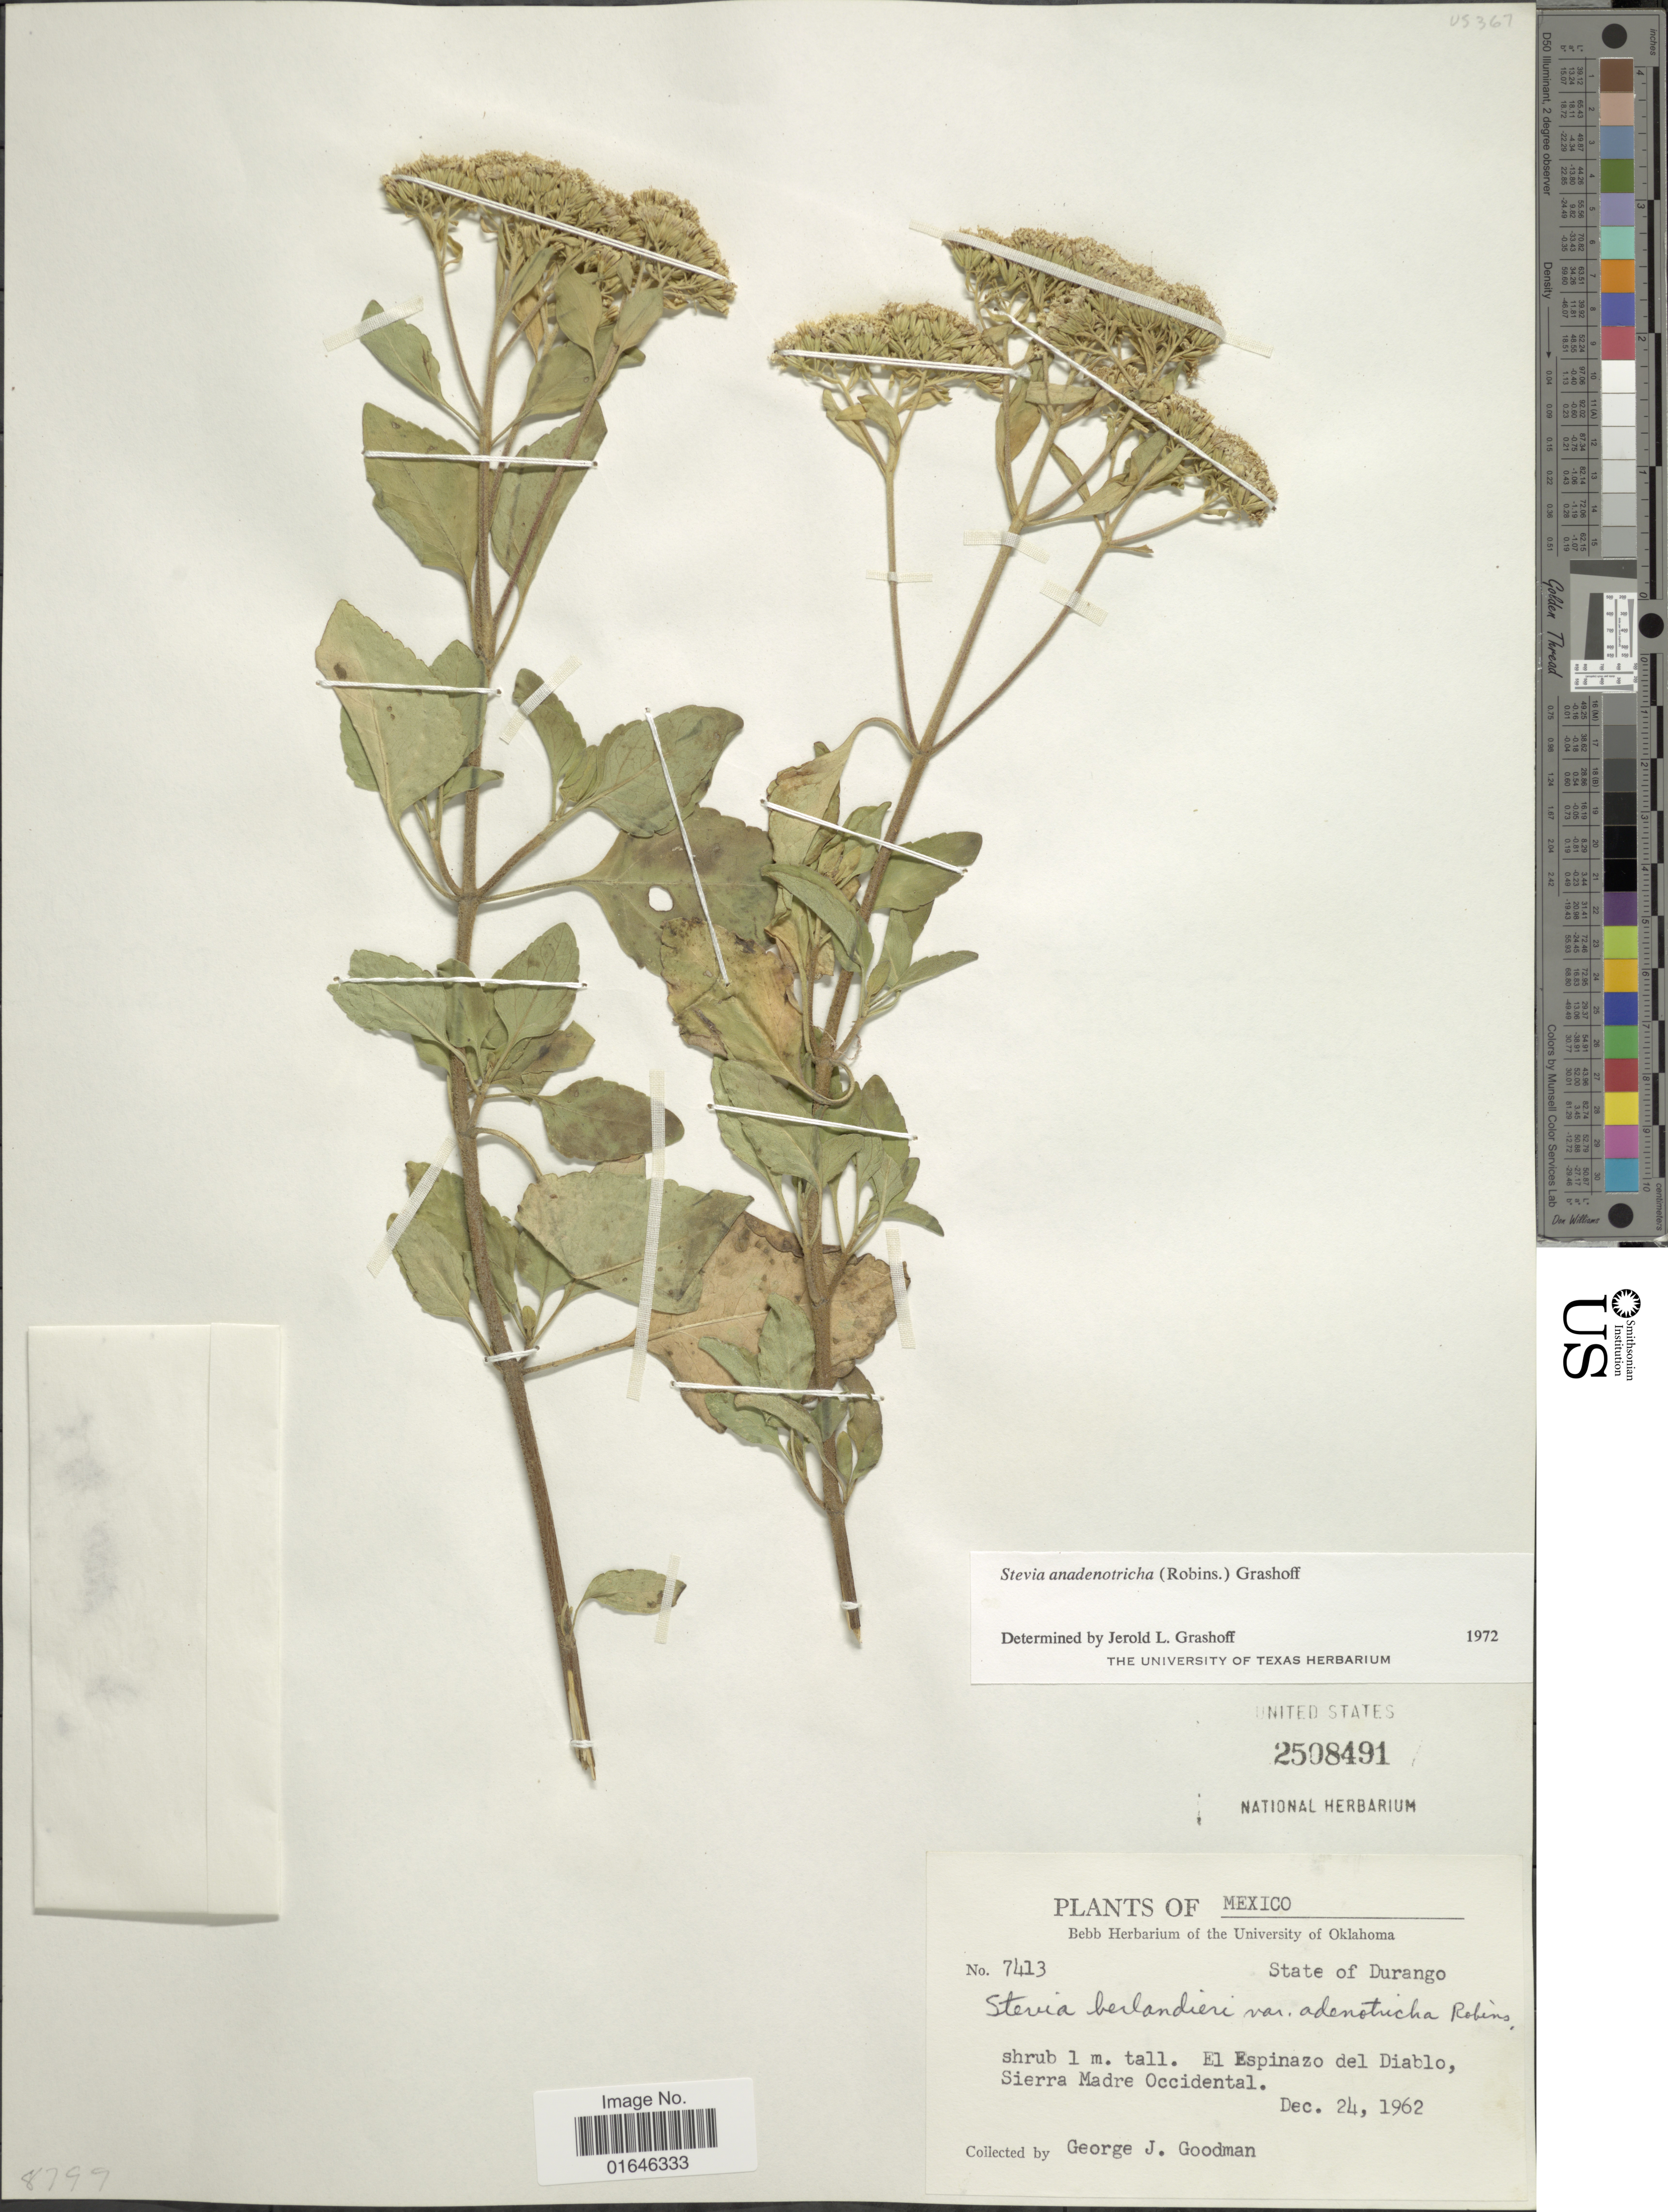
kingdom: Plantae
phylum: Tracheophyta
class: Magnoliopsida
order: Asterales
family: Asteraceae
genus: Stevia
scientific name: Stevia anadenotricha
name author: (B.L. Rob.) Grashoff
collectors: G. J. Goodman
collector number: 7413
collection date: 1962-12-24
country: Mexico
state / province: Durango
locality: El Espinazo del Diablo, Sierra Madre Occidental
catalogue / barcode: US 2508491